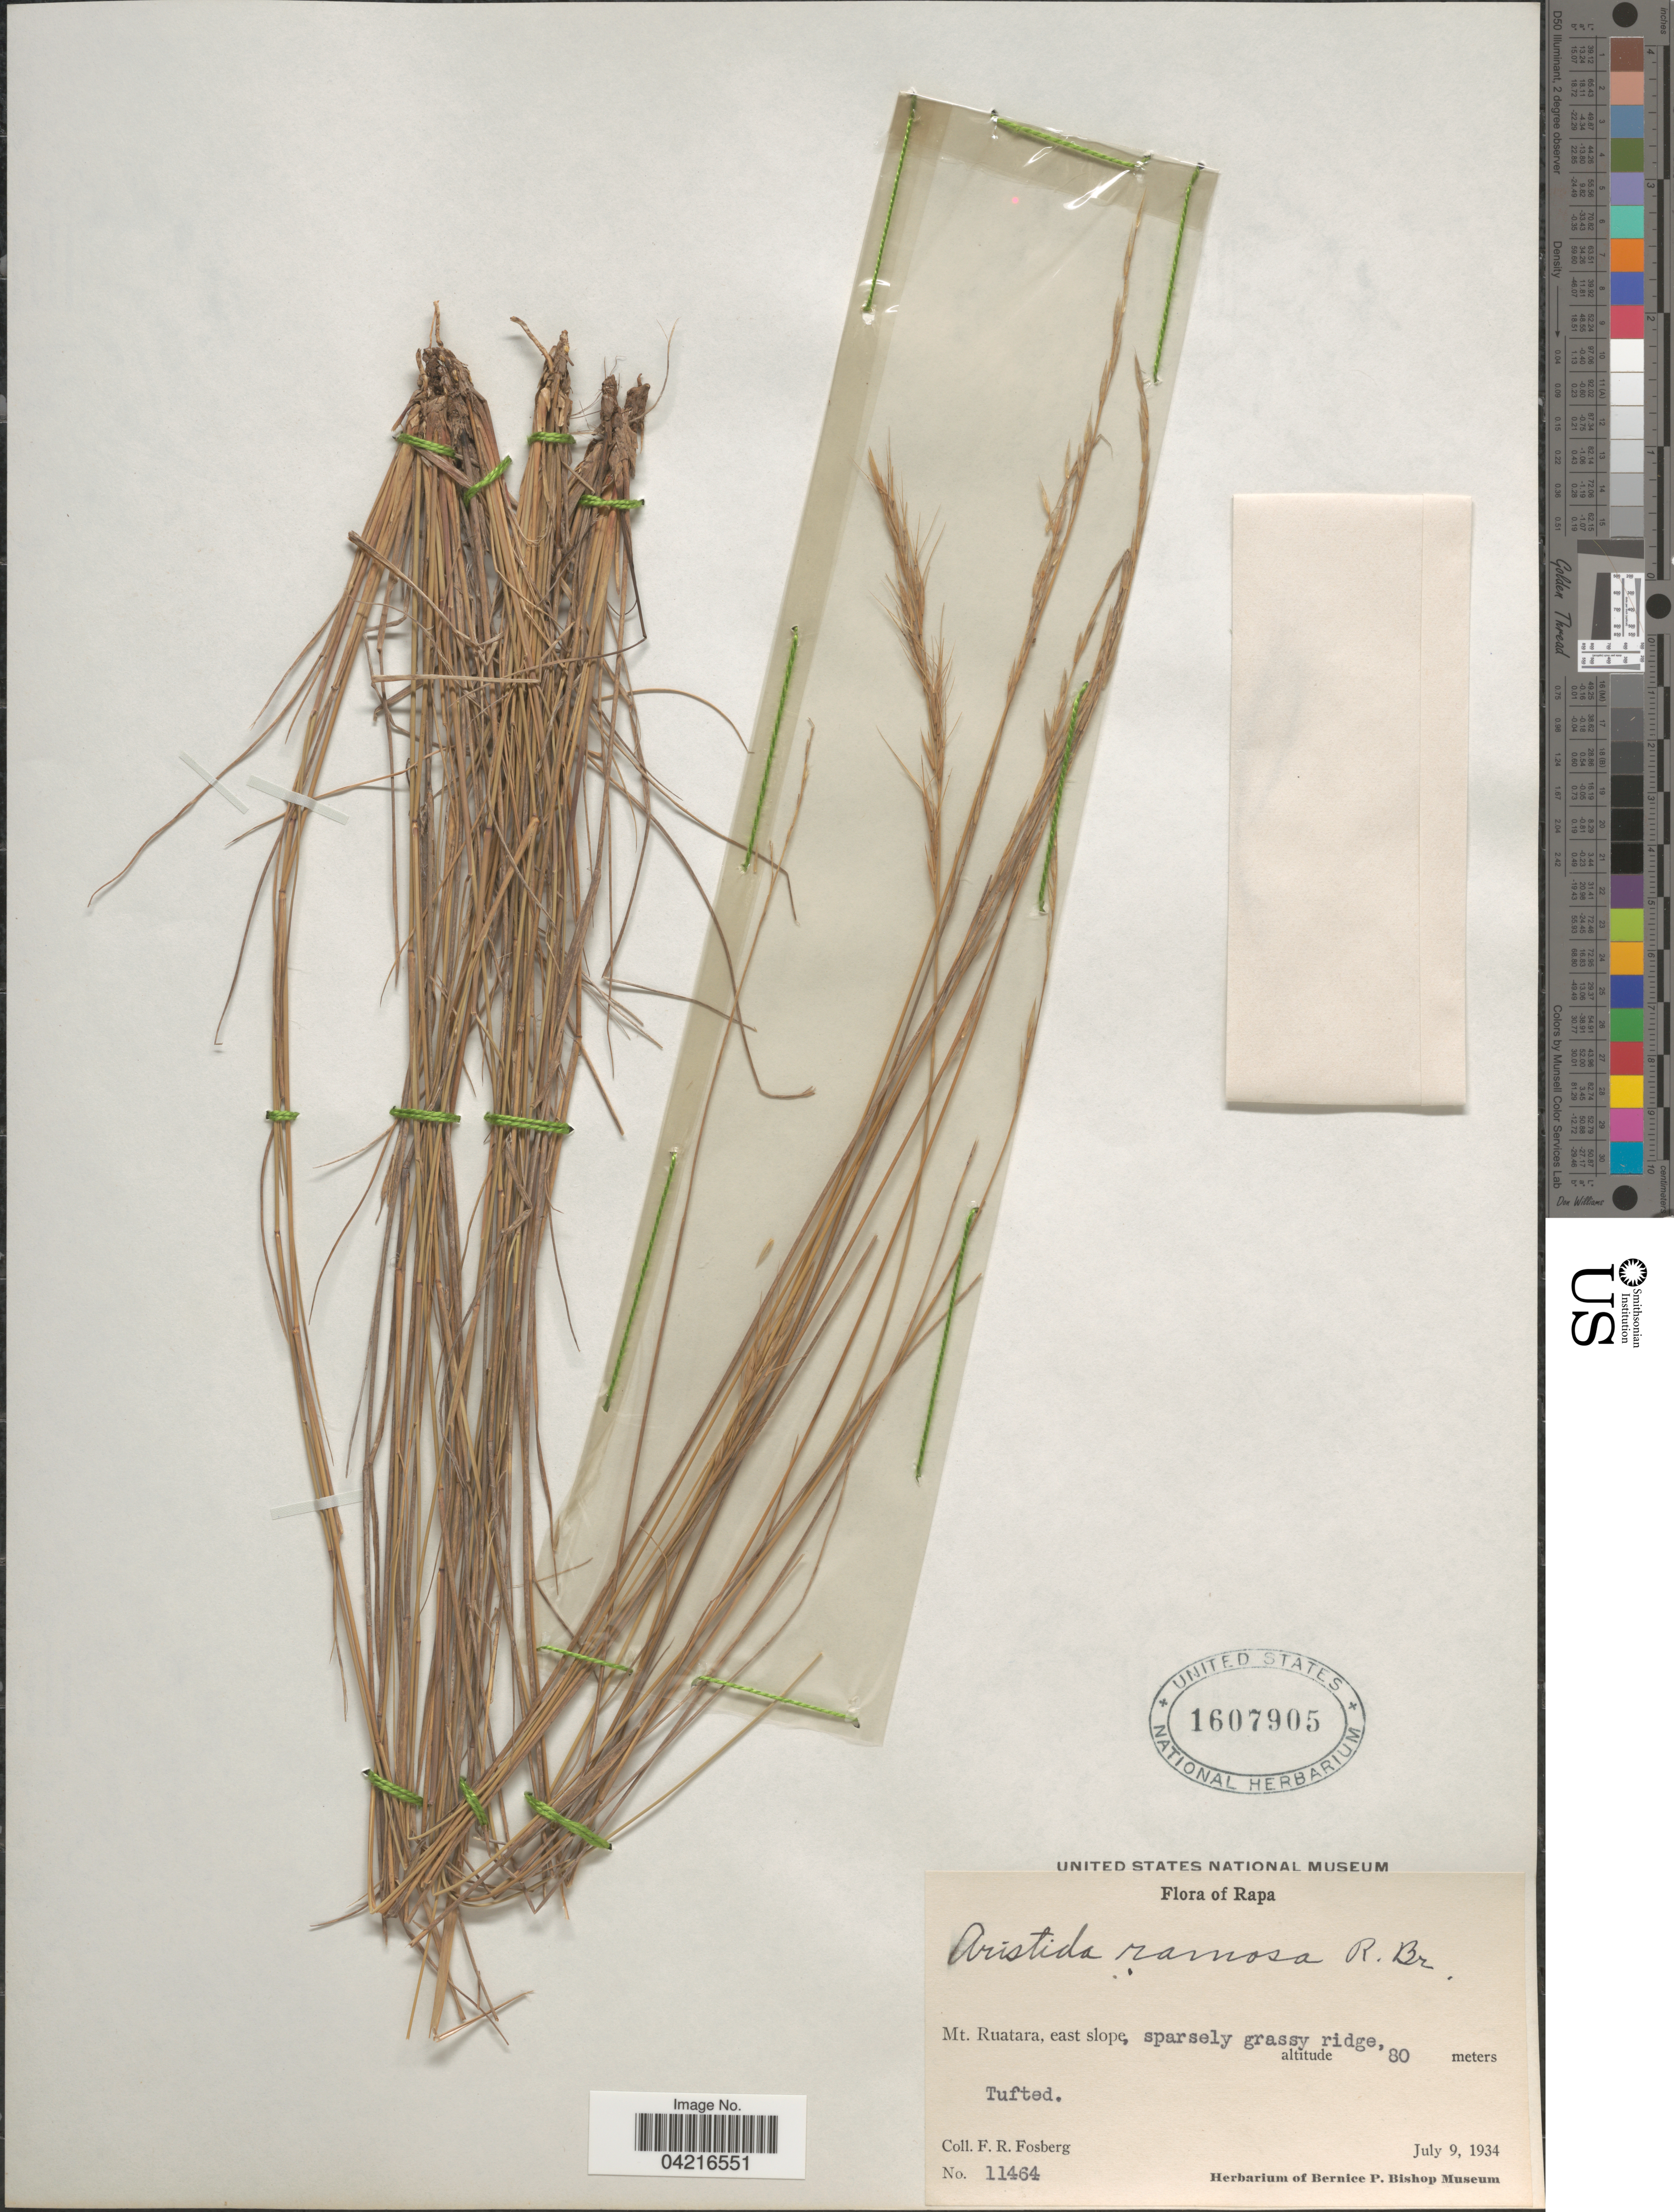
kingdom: Plantae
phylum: Tracheophyta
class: Liliopsida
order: Poales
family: Poaceae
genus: Aristida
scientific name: Aristida ramosa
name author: R. Br.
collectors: F. R. Fosberg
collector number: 11464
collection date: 1934-07-09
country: French Polynesia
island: Rapa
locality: Rapa. Mt. Ruatara, east slope, sparsely grassy ridge.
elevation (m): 80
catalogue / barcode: US 1607905